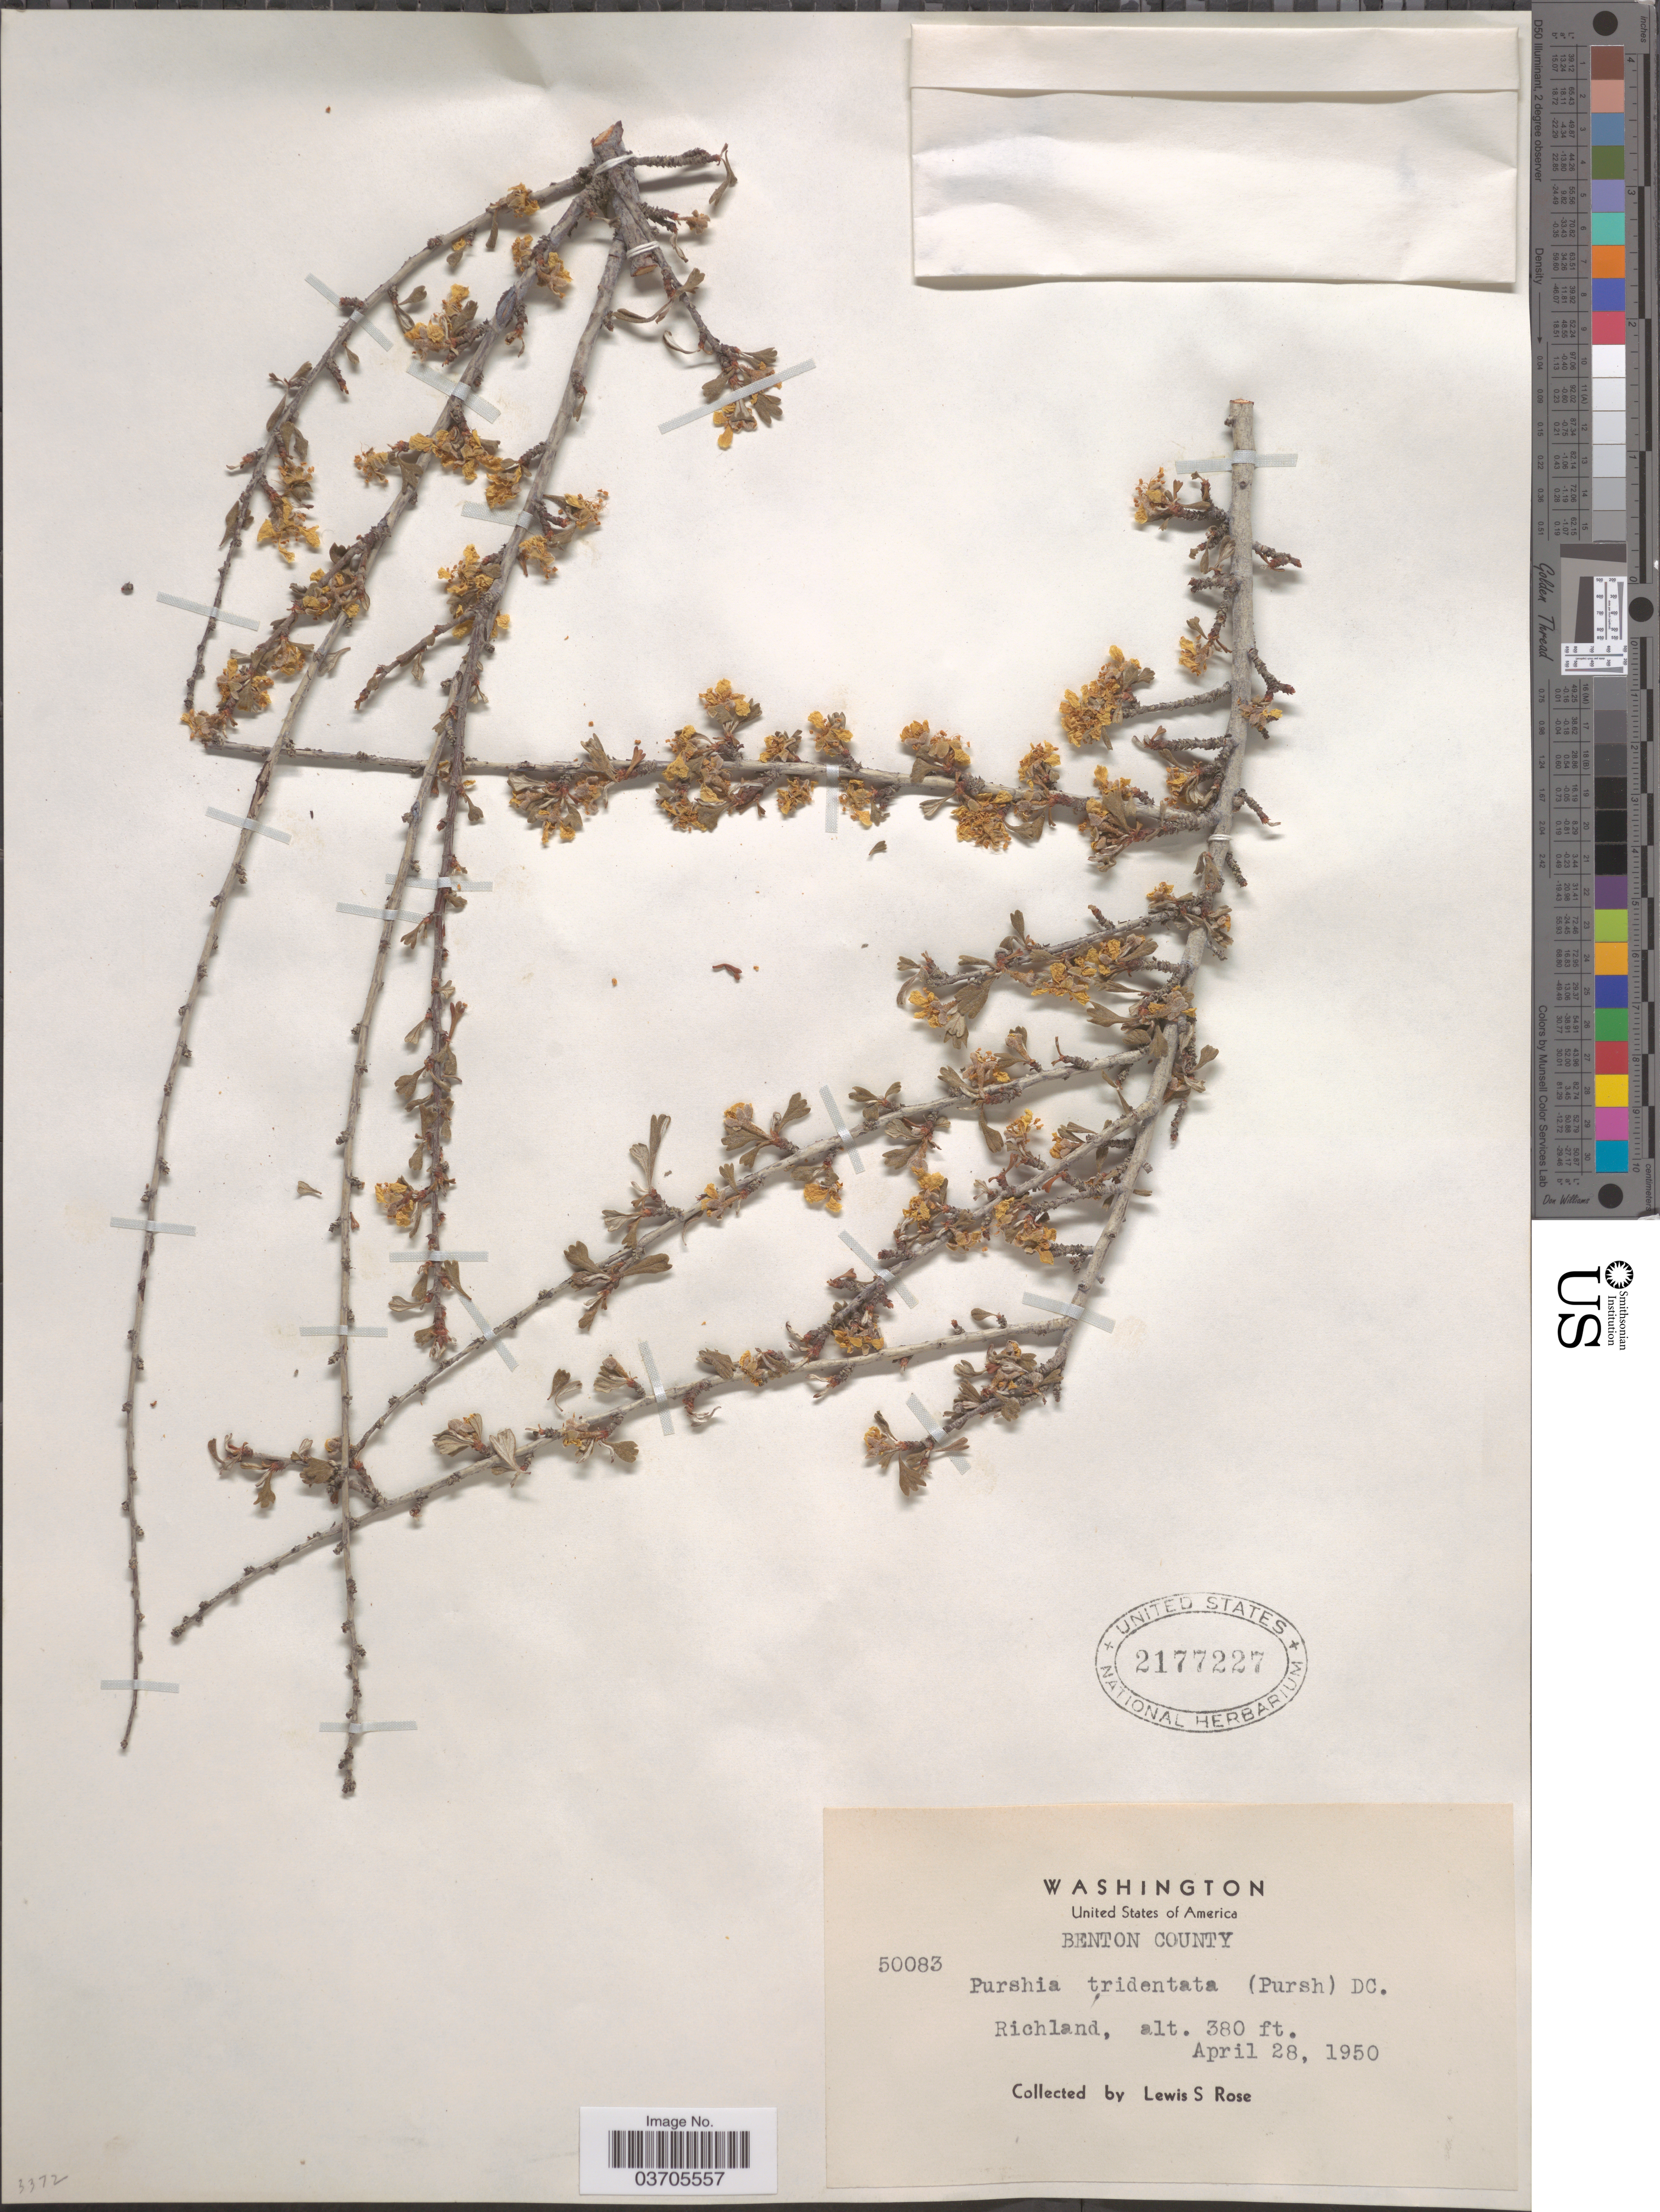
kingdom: Plantae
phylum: Tracheophyta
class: Magnoliopsida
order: Rosales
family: Rosaceae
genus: Purshia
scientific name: Purshia tridentata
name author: (Pursh) DC.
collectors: L. S. Rose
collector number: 50083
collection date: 1950-04-28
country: United States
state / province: Washington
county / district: Benton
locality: Benton County. Richland.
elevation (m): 116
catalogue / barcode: US 2177227